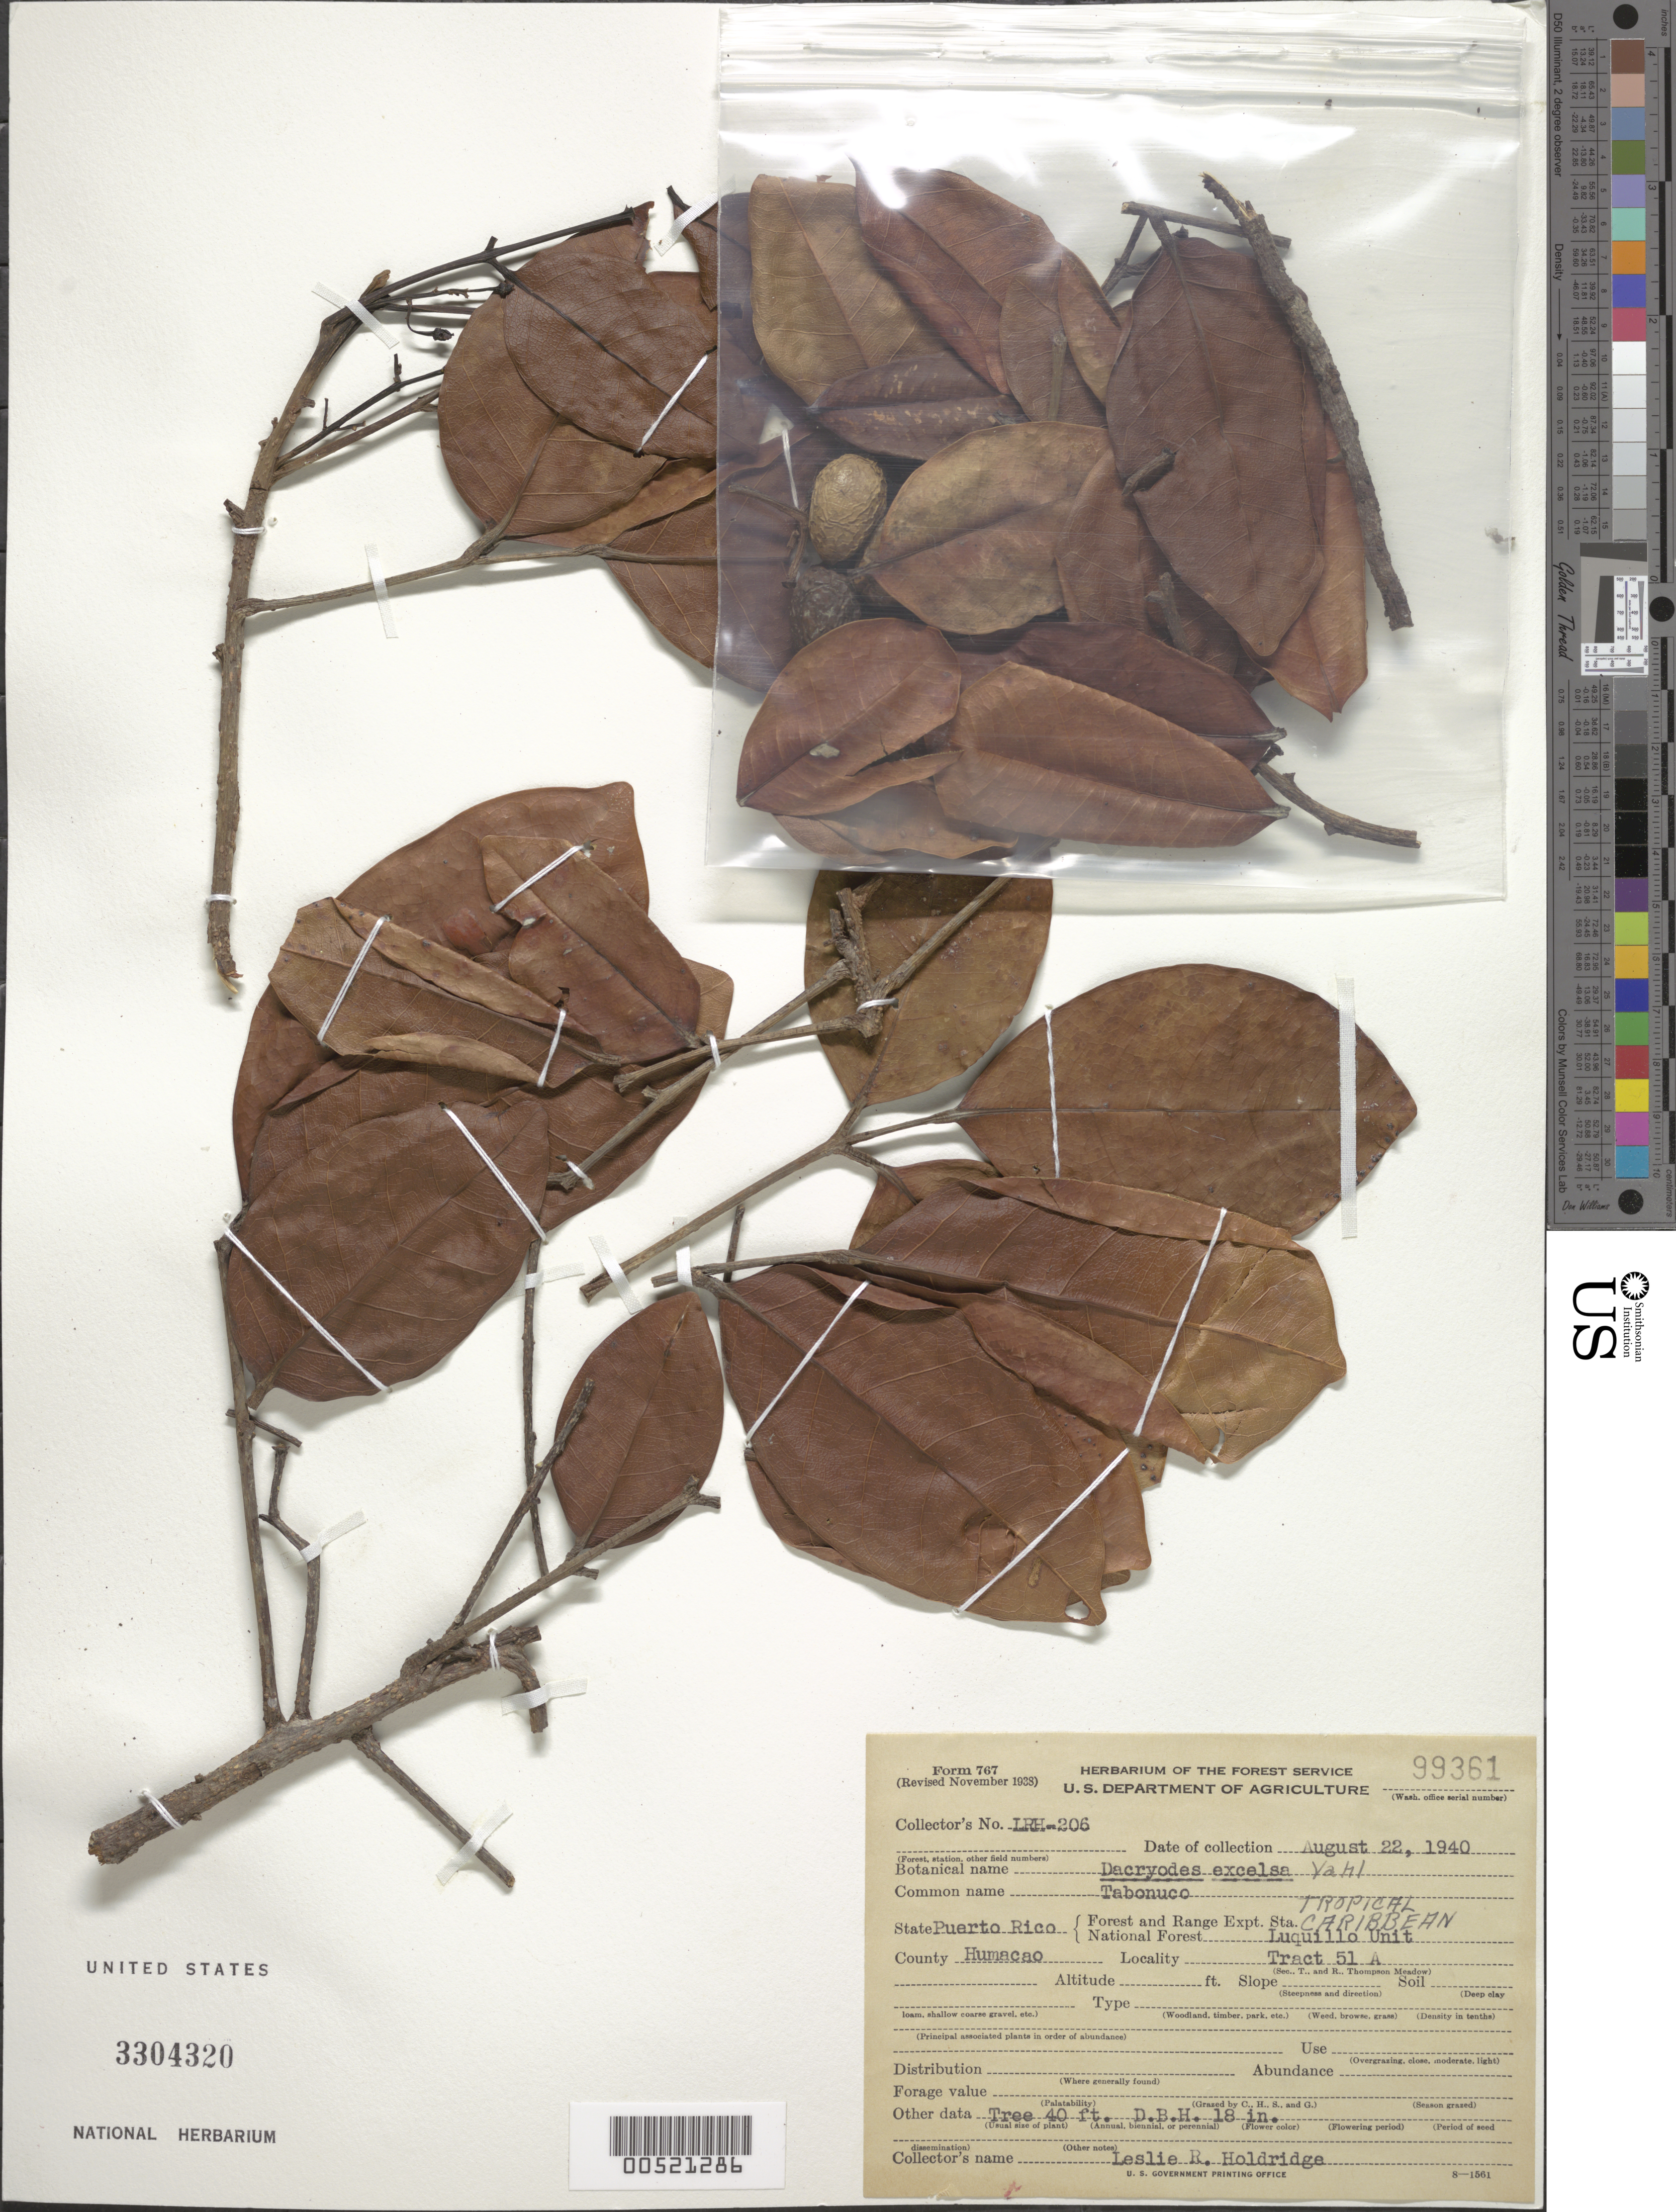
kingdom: Plantae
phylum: Tracheophyta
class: Magnoliopsida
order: Sapindales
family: Burseraceae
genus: Dacryodes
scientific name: Dacryodes excelsa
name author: Vahl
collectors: L. Holdridge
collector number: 206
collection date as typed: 22 Aug 1940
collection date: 1940-08-22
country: Puerto Rico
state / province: Humacao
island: Greater Antilles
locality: Caribbean National Forest: Luquillo Unit, Tract 51 A.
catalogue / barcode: US 3304320